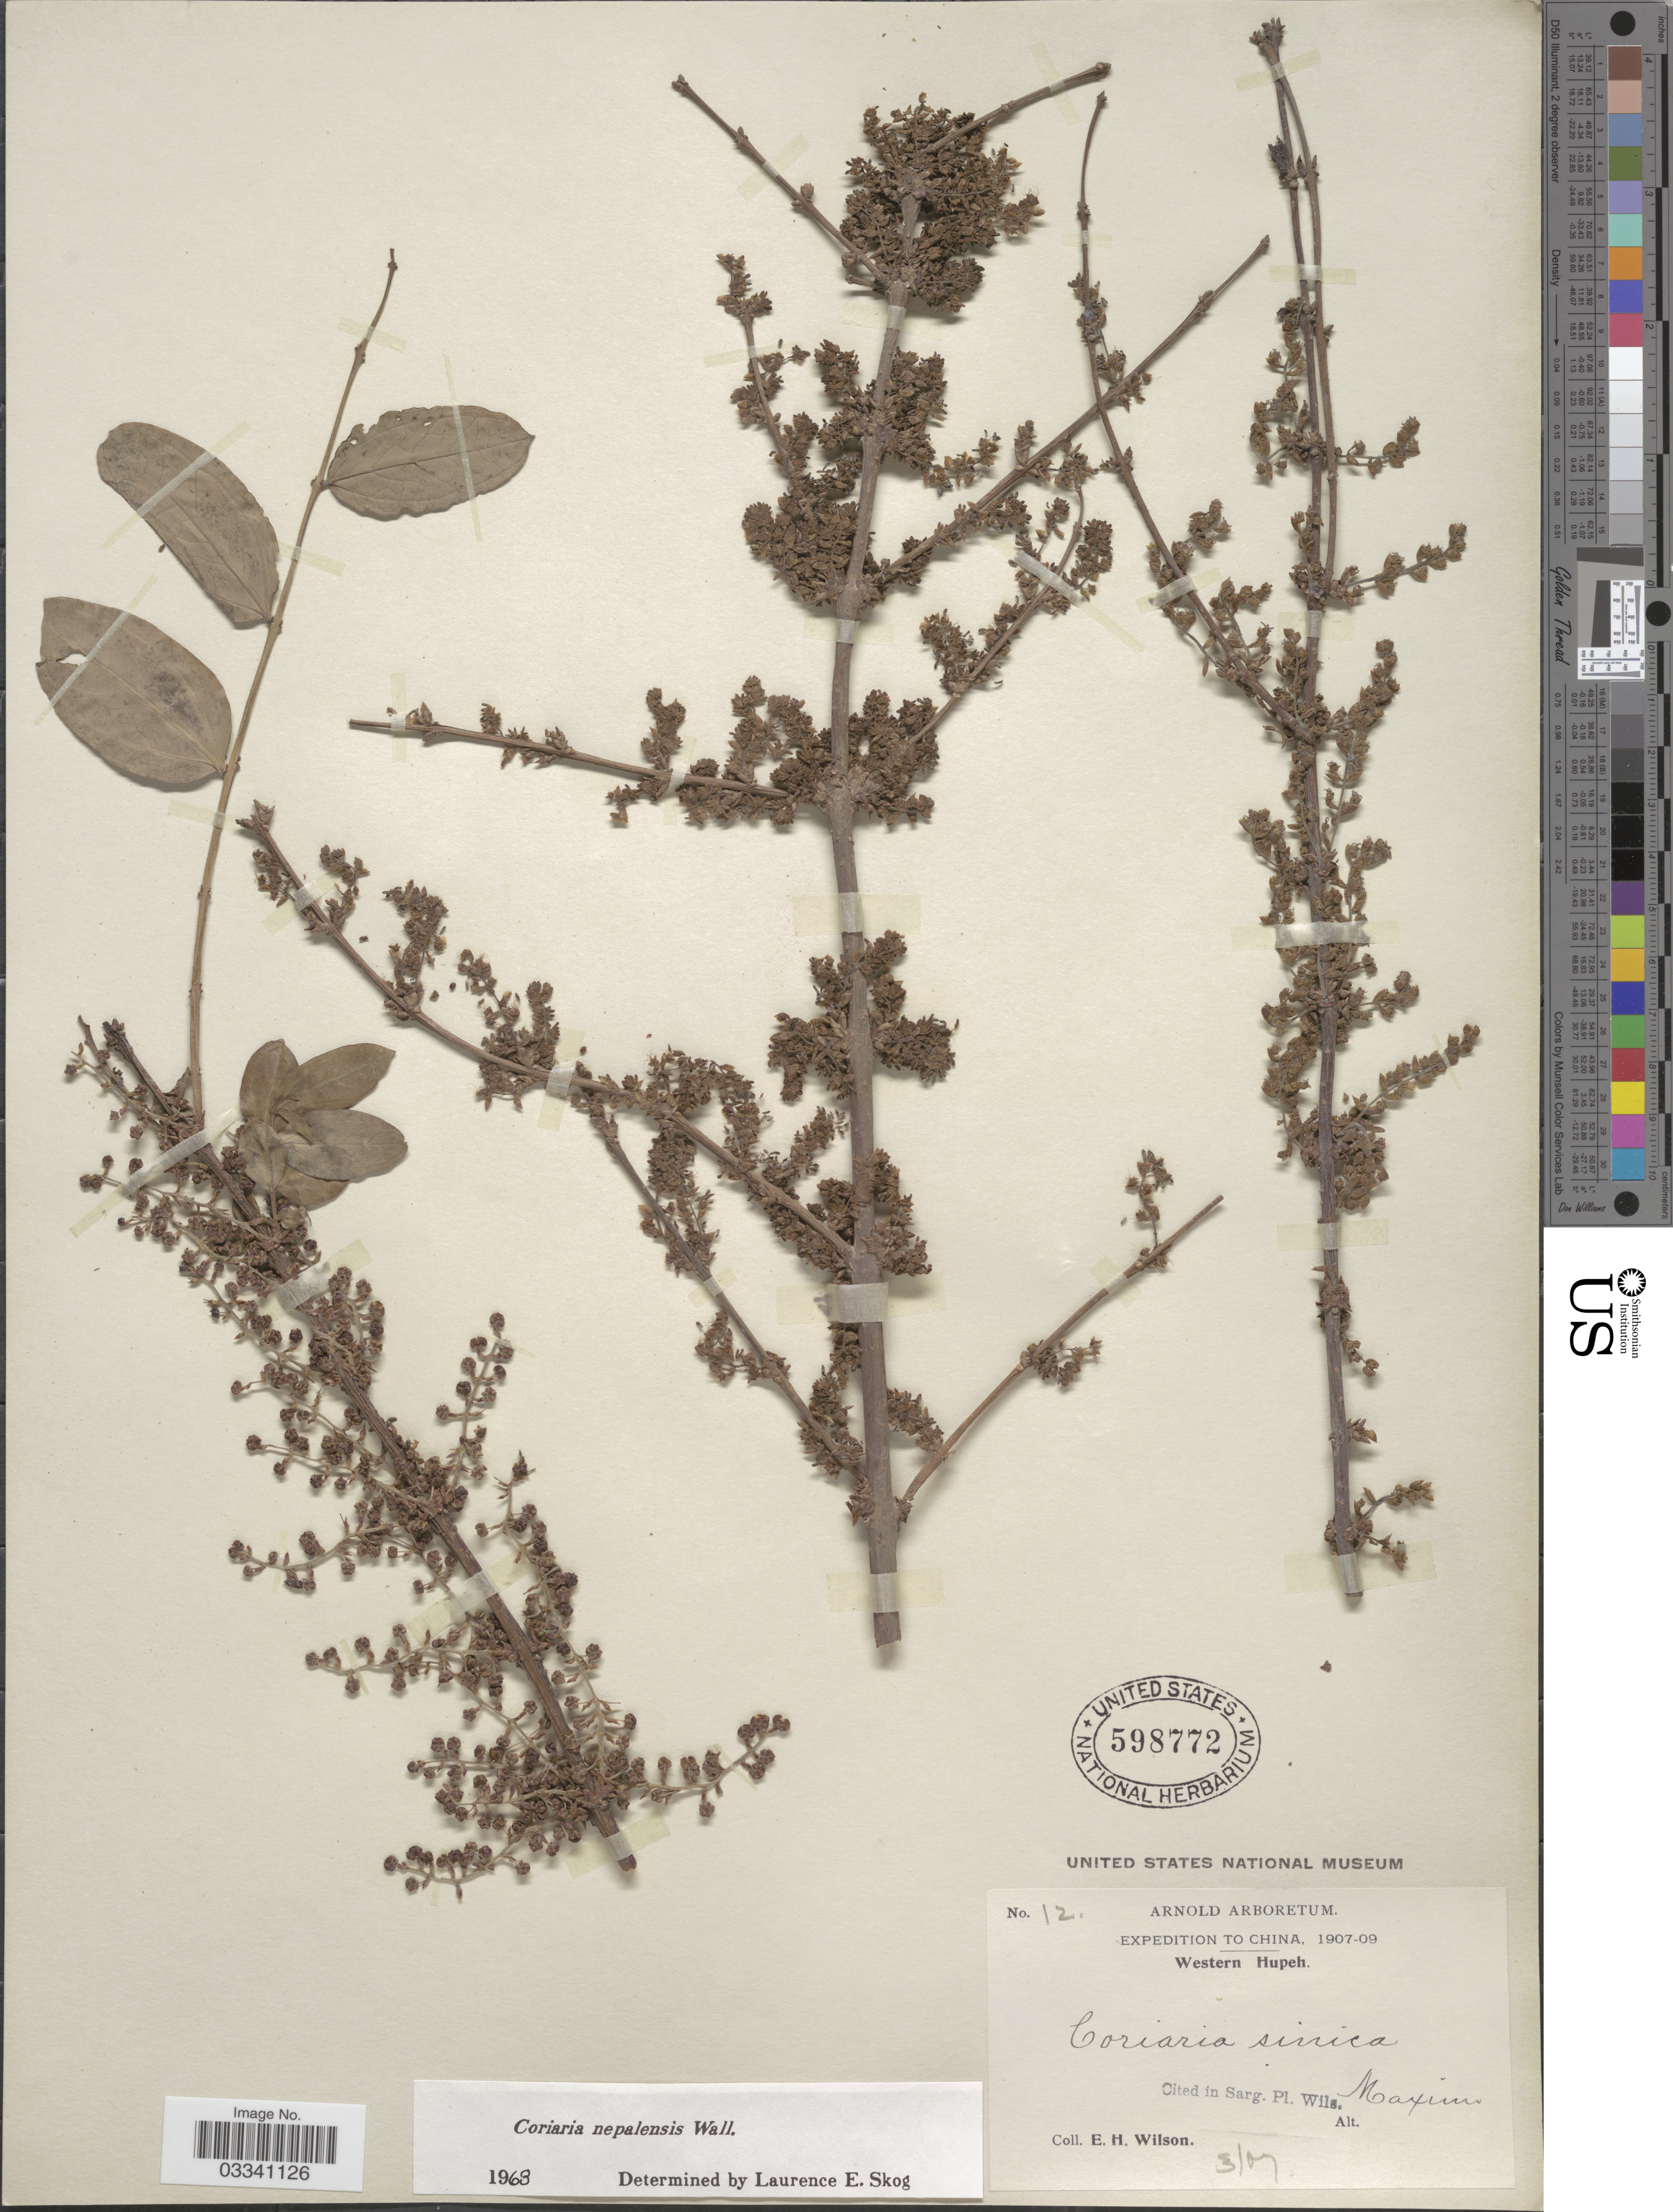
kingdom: Plantae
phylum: Tracheophyta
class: Magnoliopsida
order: Cucurbitales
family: Coriariaceae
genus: Coriaria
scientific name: Coriaria nepalensis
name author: Wall.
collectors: E. Wilson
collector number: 12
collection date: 1907-03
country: China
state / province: Hubei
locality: Western Hupeh.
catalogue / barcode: US 598772